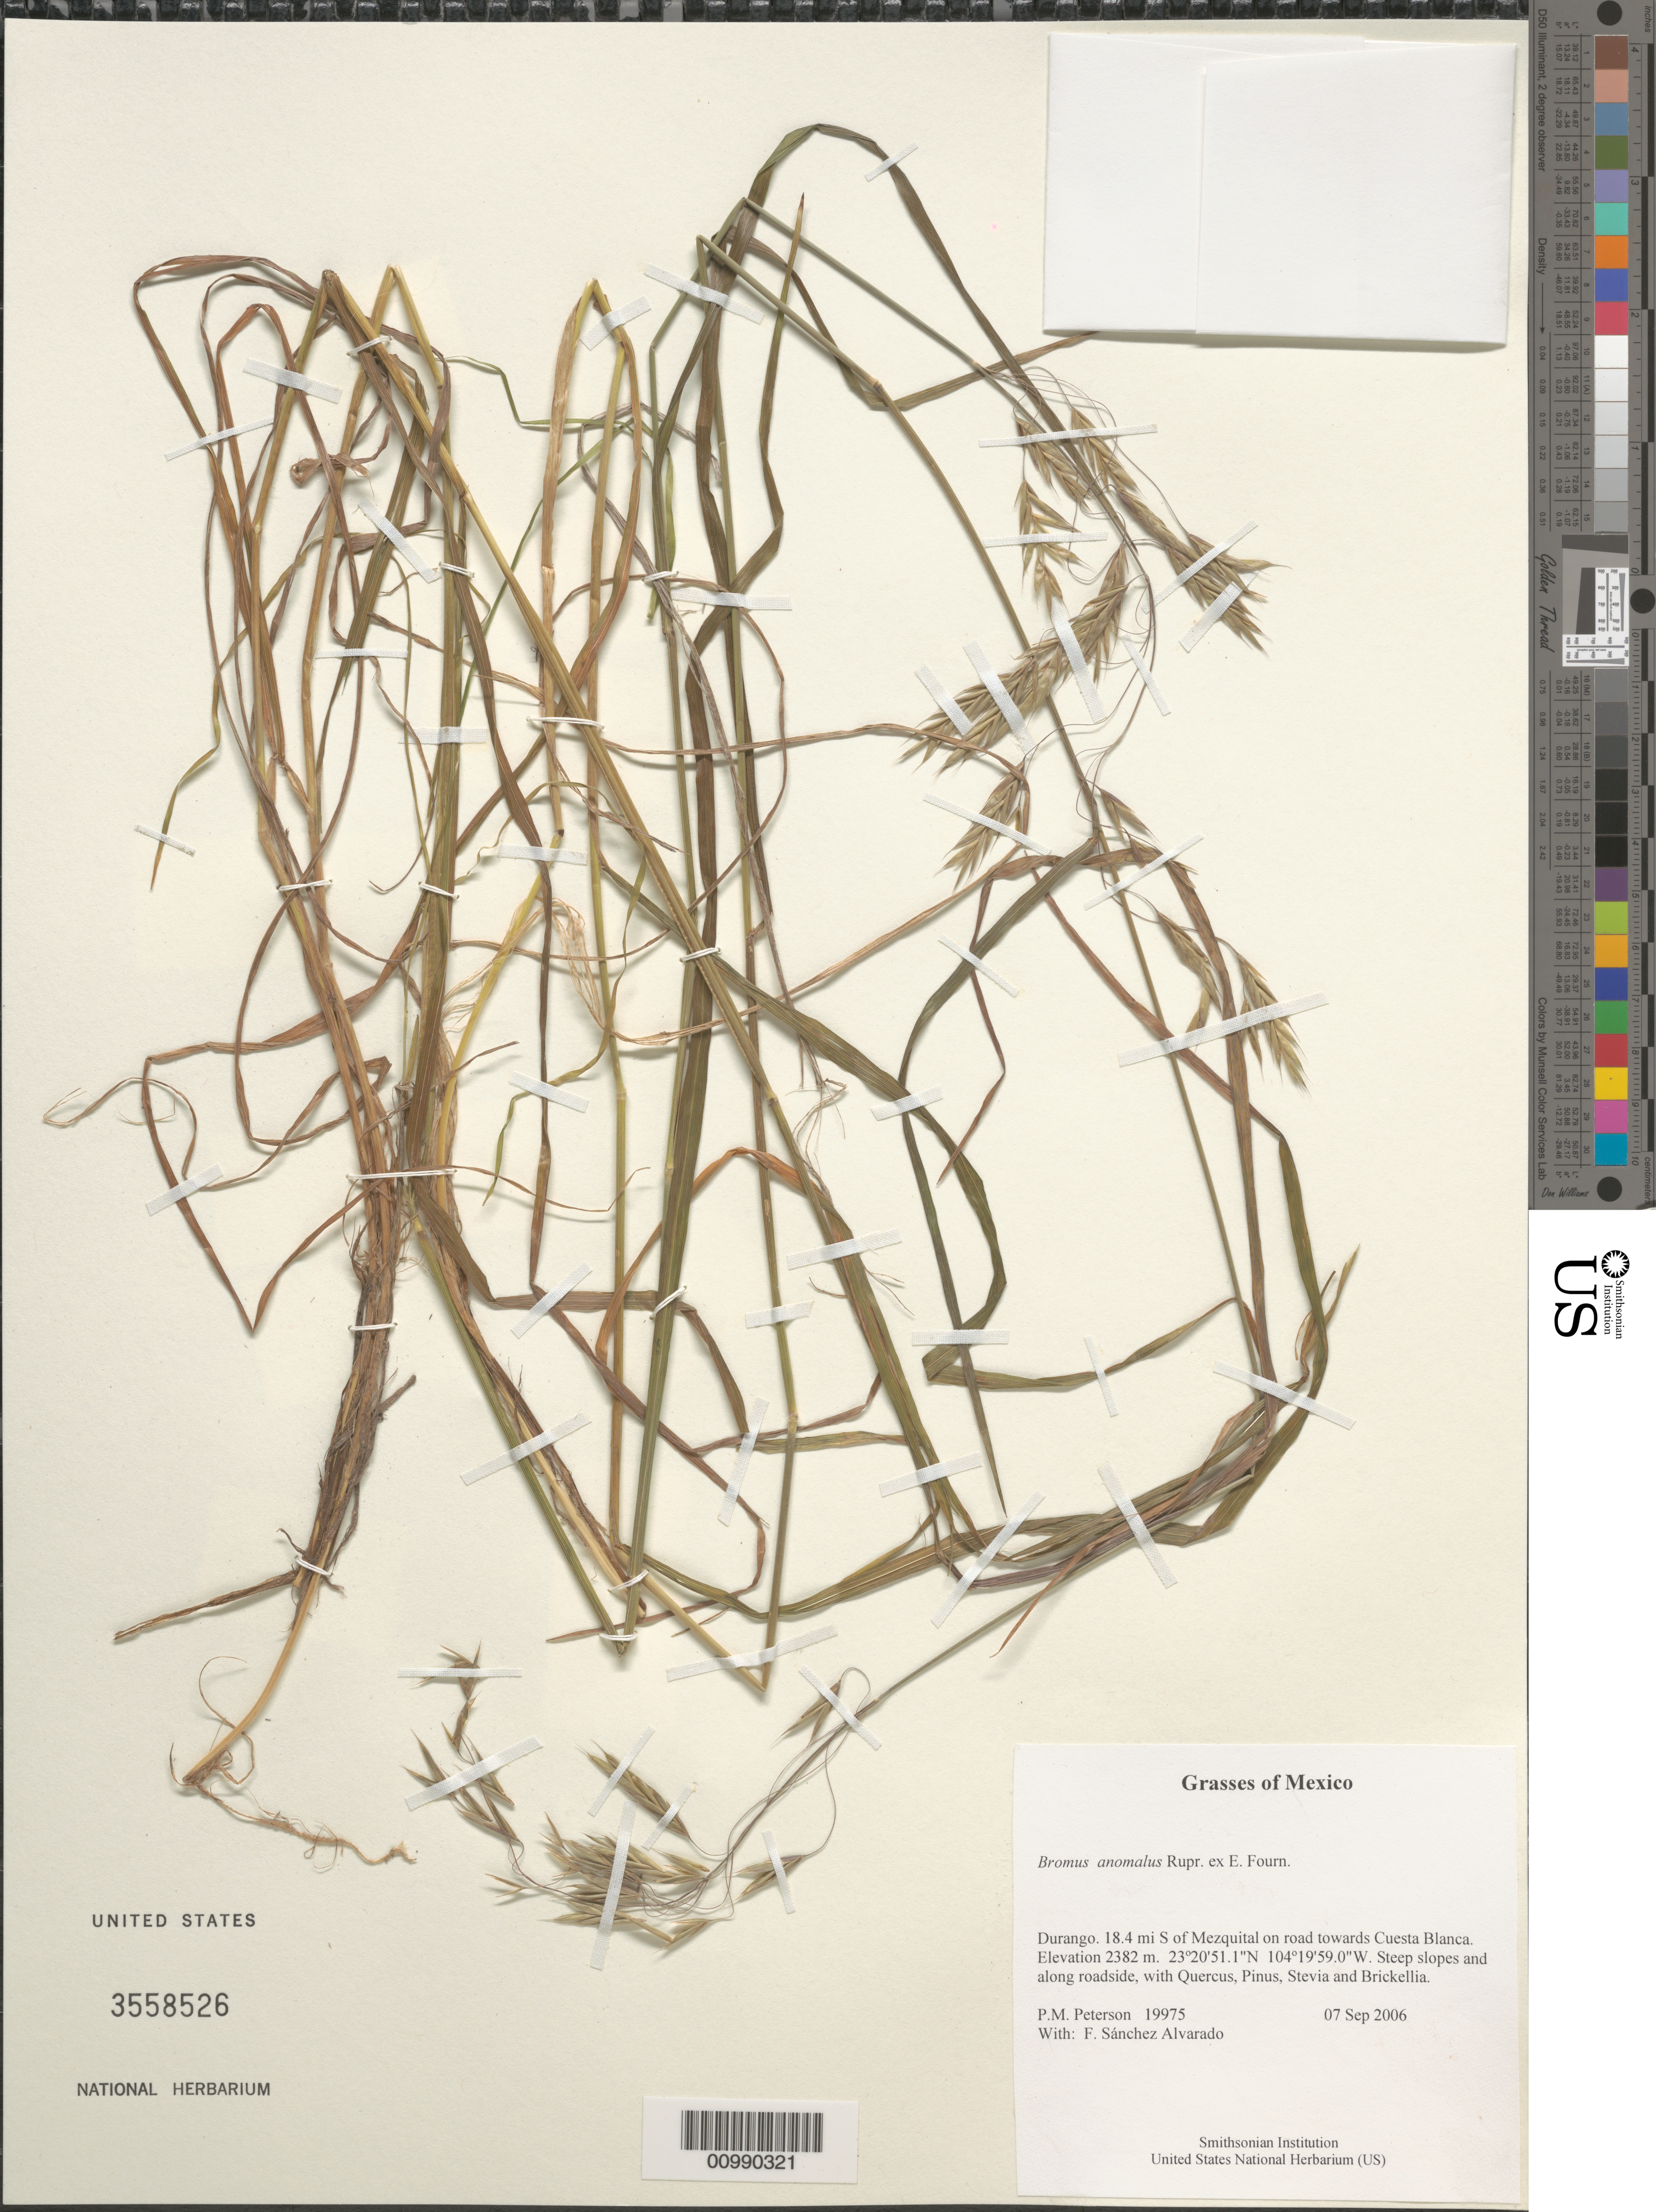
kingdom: Plantae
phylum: Tracheophyta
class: Liliopsida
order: Poales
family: Poaceae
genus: Bromus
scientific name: Bromus anomalus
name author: Rupr. ex E. Fourn.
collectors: P. M. Peterson & F. Sánchez Alvarado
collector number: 19975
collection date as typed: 07 Sep 2006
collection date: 2006-09-07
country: Mexico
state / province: Durango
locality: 18.4 mi S of Mezquital on road towards Cuesta Blanca.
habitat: Steep slopes and along roadside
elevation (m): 2382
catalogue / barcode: US 3558526